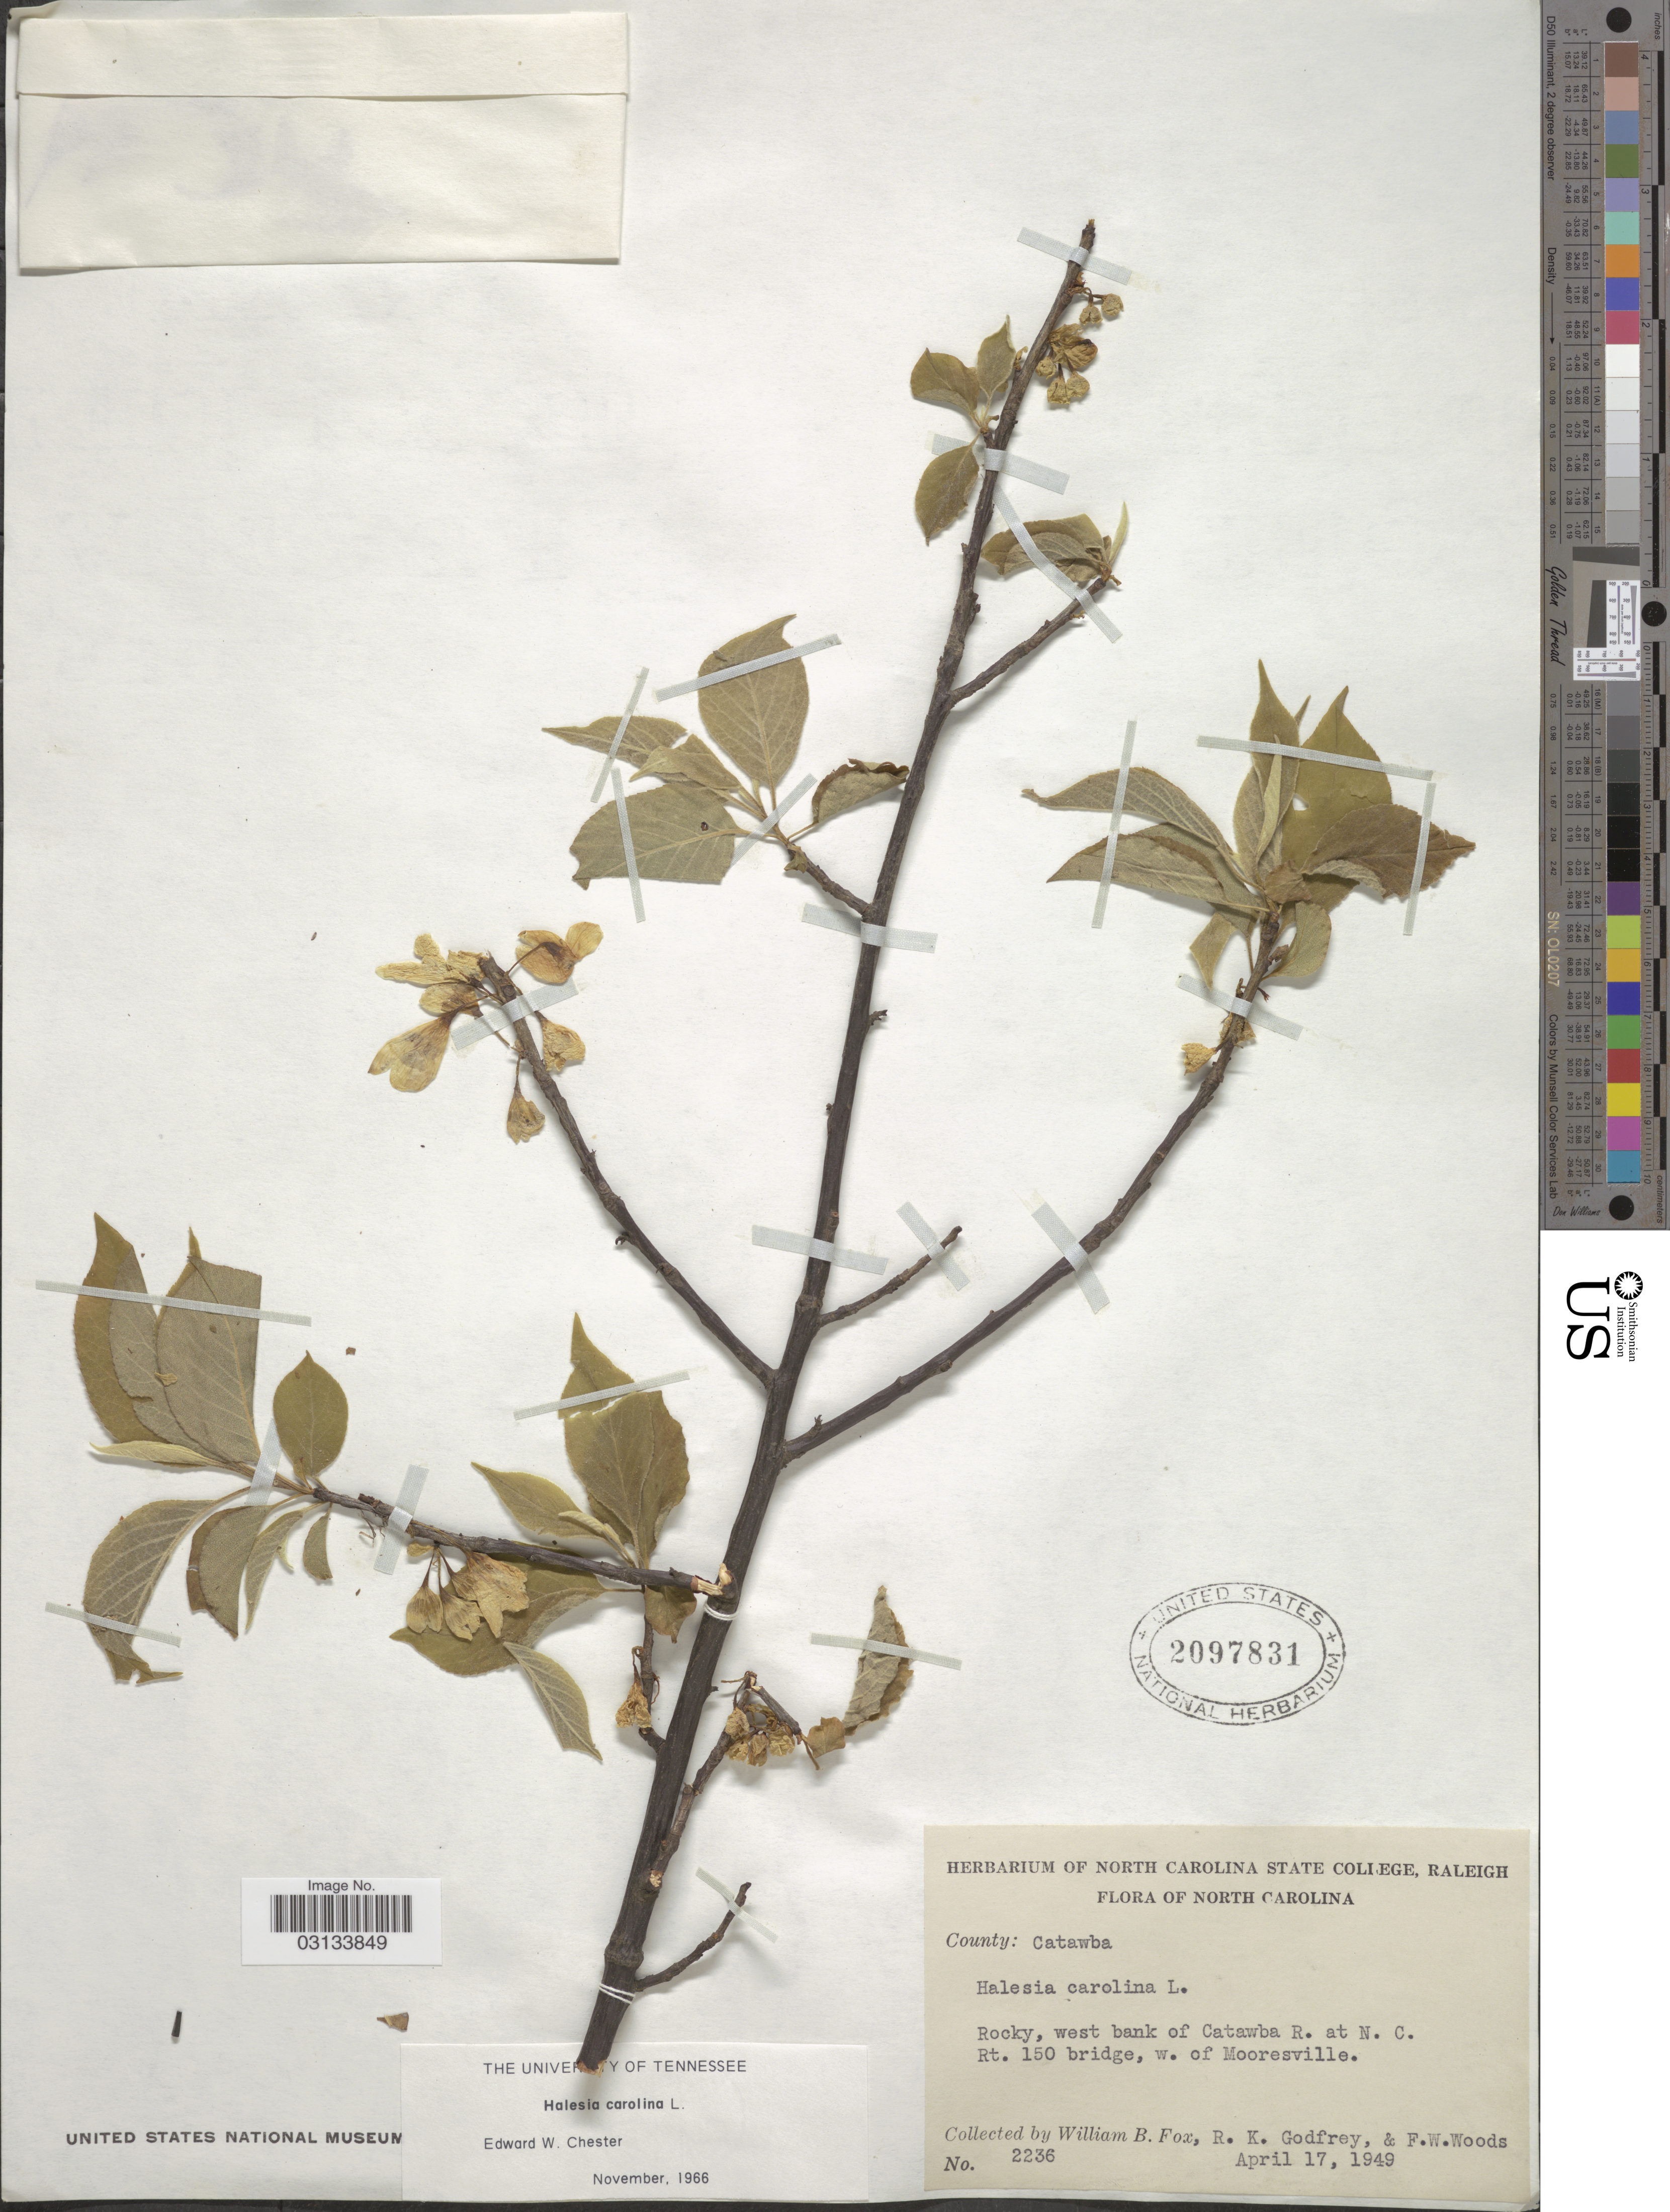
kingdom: Plantae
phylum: Tracheophyta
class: Magnoliopsida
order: Ericales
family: Styracaceae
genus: Halesia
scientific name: Halesia carolina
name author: L.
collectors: W. Fox, R. K. Godfrey & F. W. Woods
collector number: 2236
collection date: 1949-04-17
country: United States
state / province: North Carolina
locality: West bank of Catawba R. at N. C. Rt. 150 bridge, w. of Mooresville.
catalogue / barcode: US 2097831